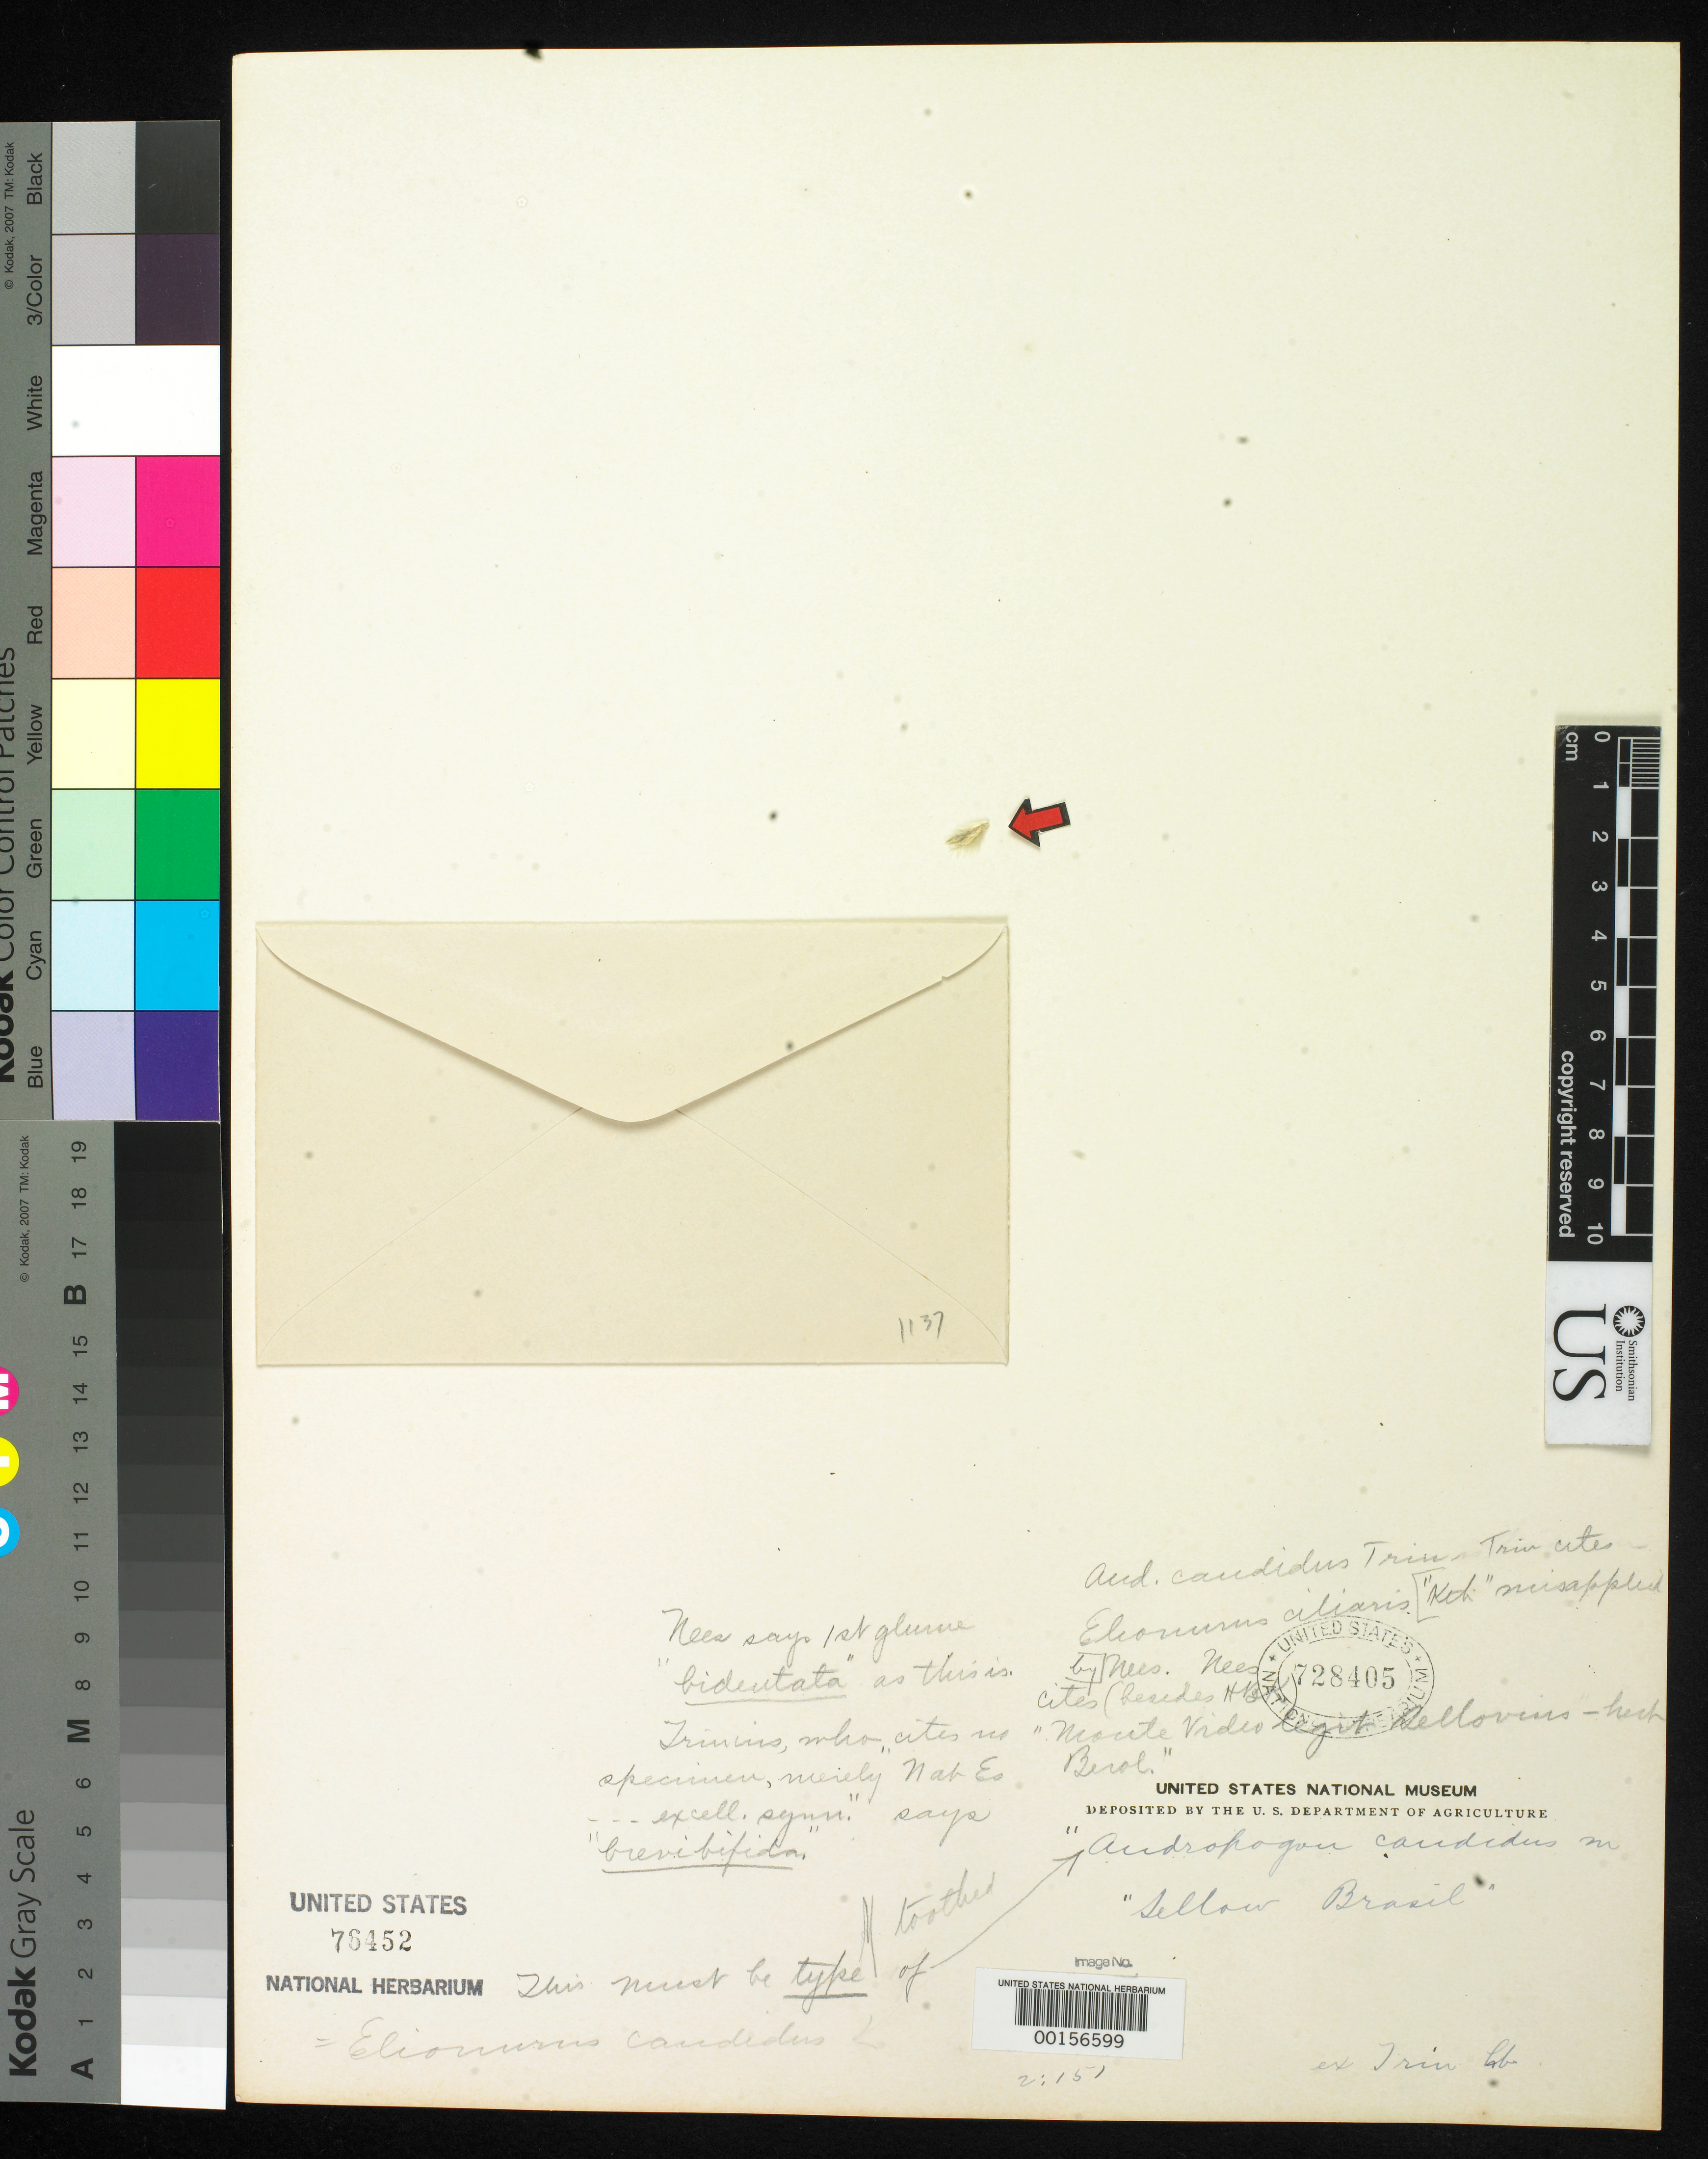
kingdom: Plantae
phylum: Tracheophyta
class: Liliopsida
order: Poales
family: Poaceae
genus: Andropogon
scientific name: Andropogon candidus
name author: Trin.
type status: Type Fragment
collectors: F. Sellow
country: Brazil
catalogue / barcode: US 76452